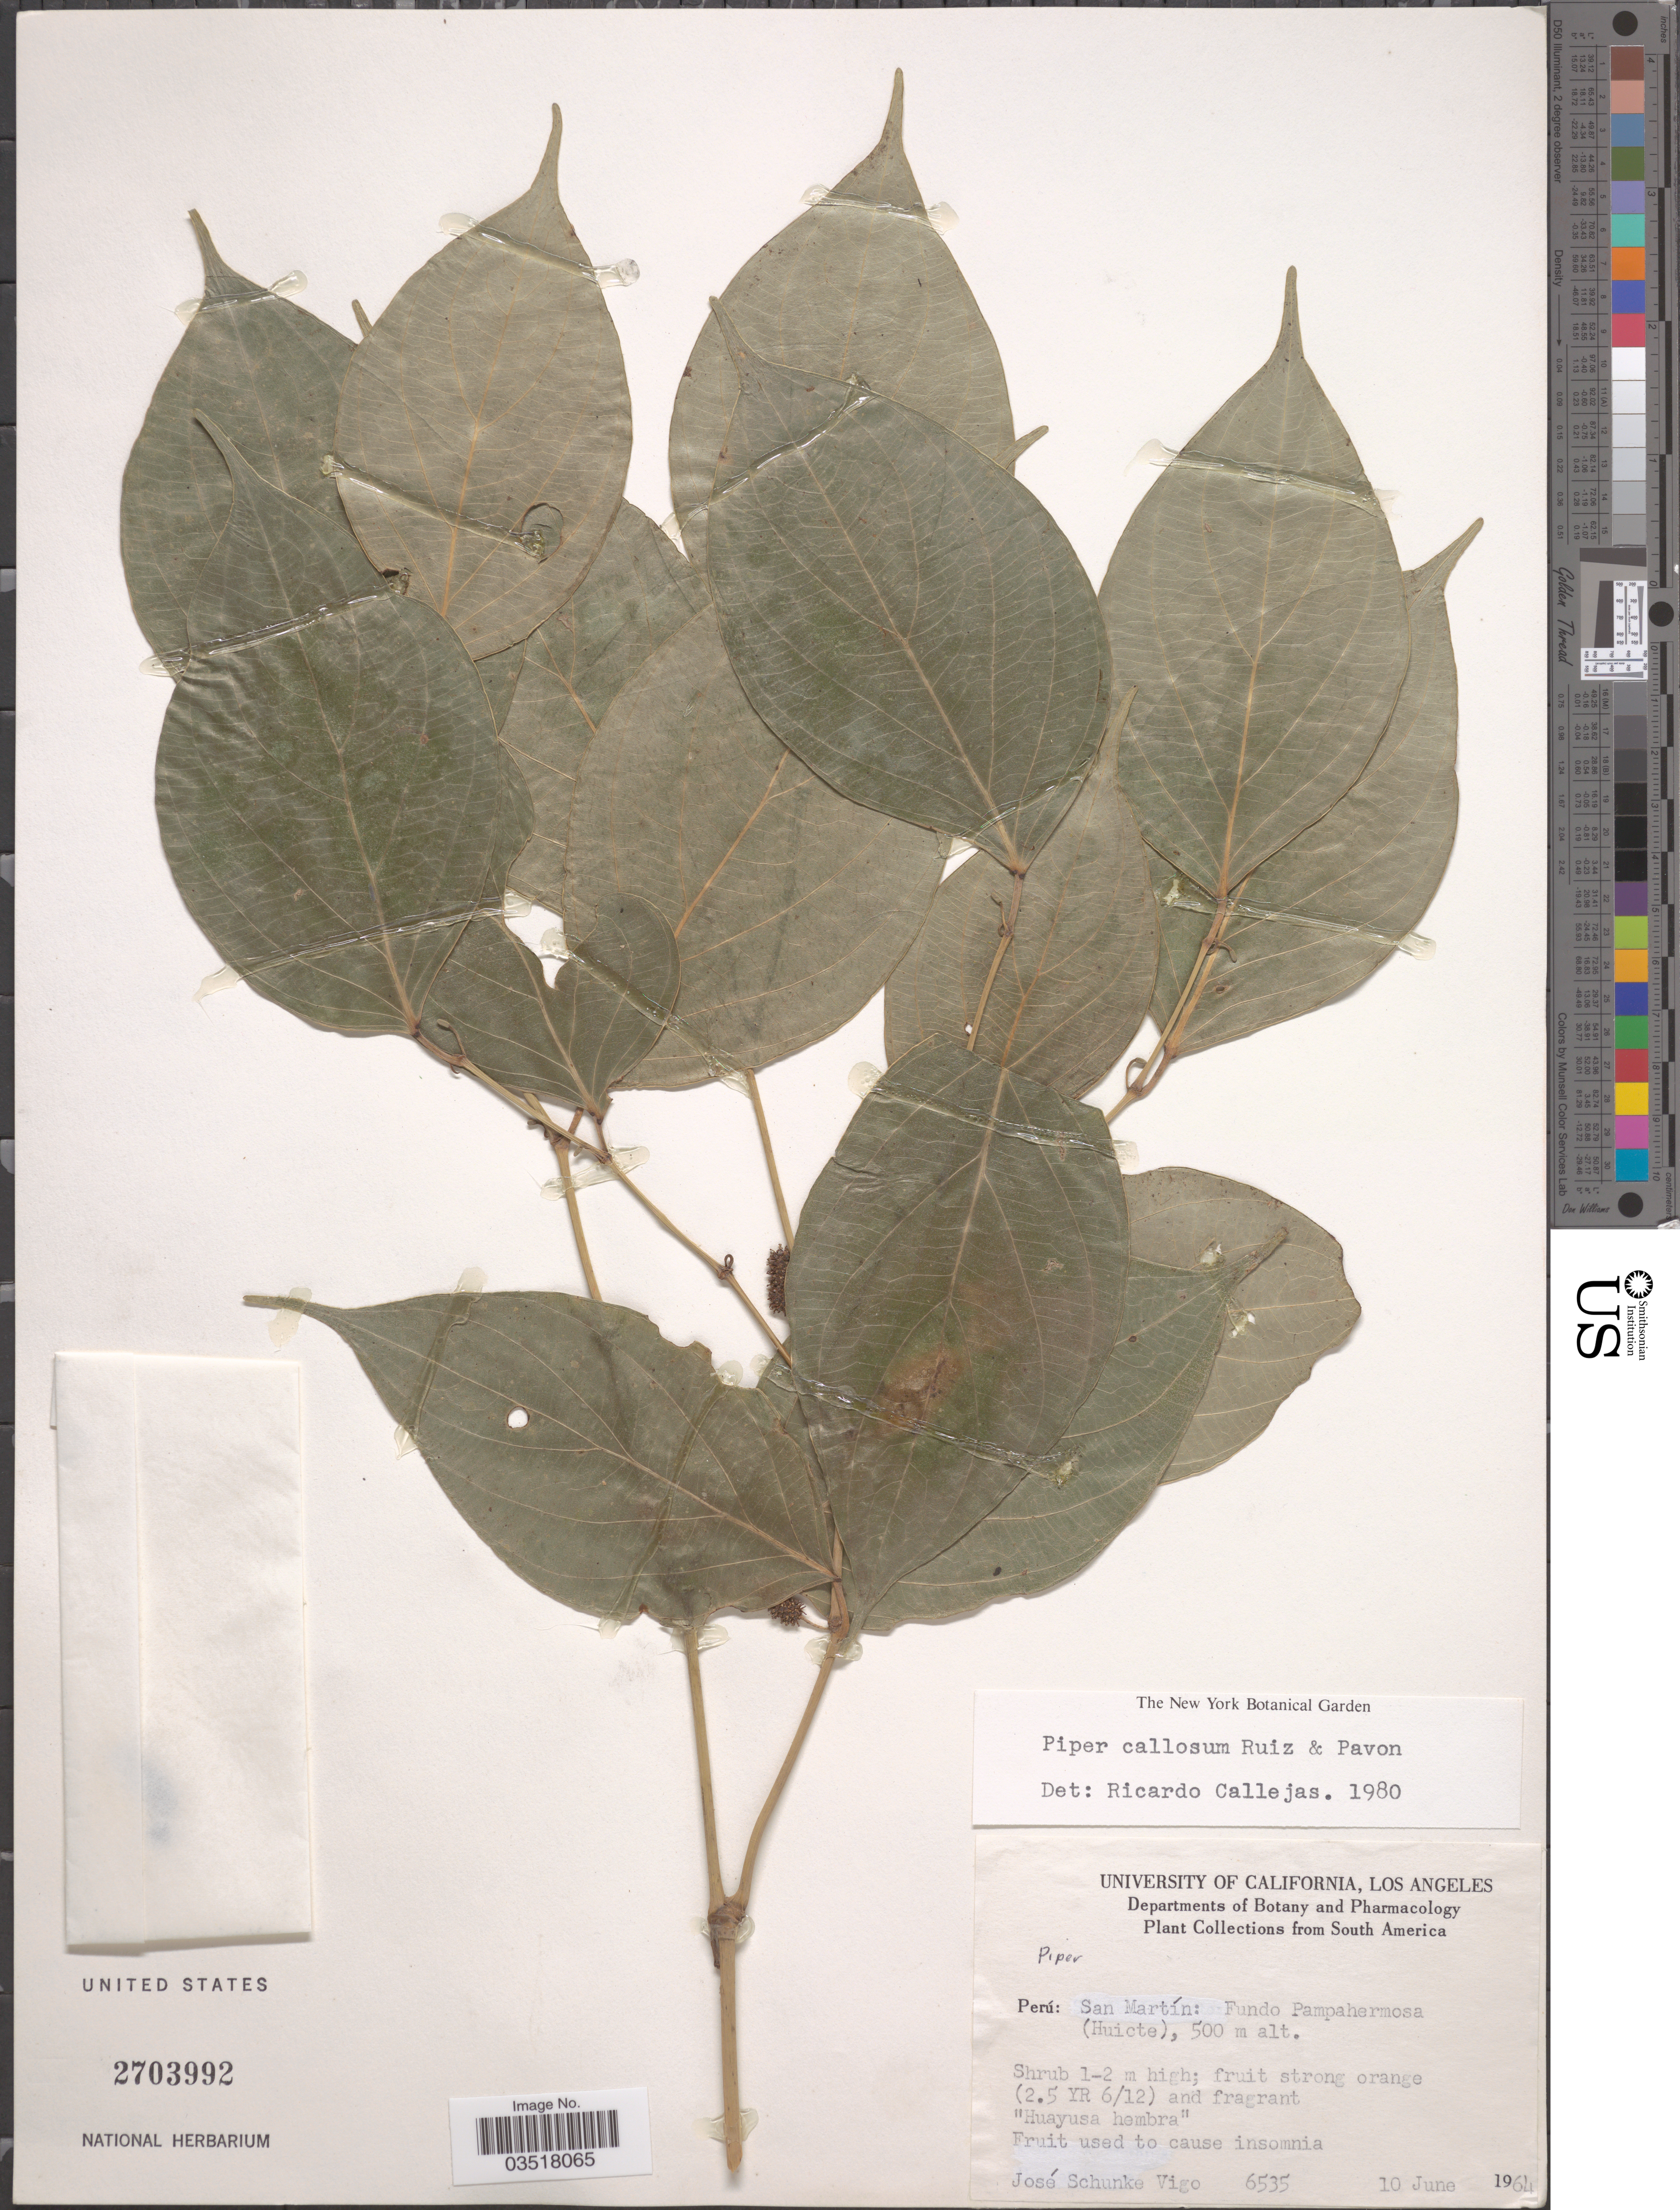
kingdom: Plantae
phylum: Tracheophyta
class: Magnoliopsida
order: Piperales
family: Piperaceae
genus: Piper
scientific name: Piper callosum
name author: Ruiz & Pav.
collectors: J. Schunke Vigo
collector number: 6535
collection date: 1964-06-10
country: Peru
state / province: San Martín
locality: Fundo Pampahermosa (Huicte).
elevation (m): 500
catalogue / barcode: US 2703992